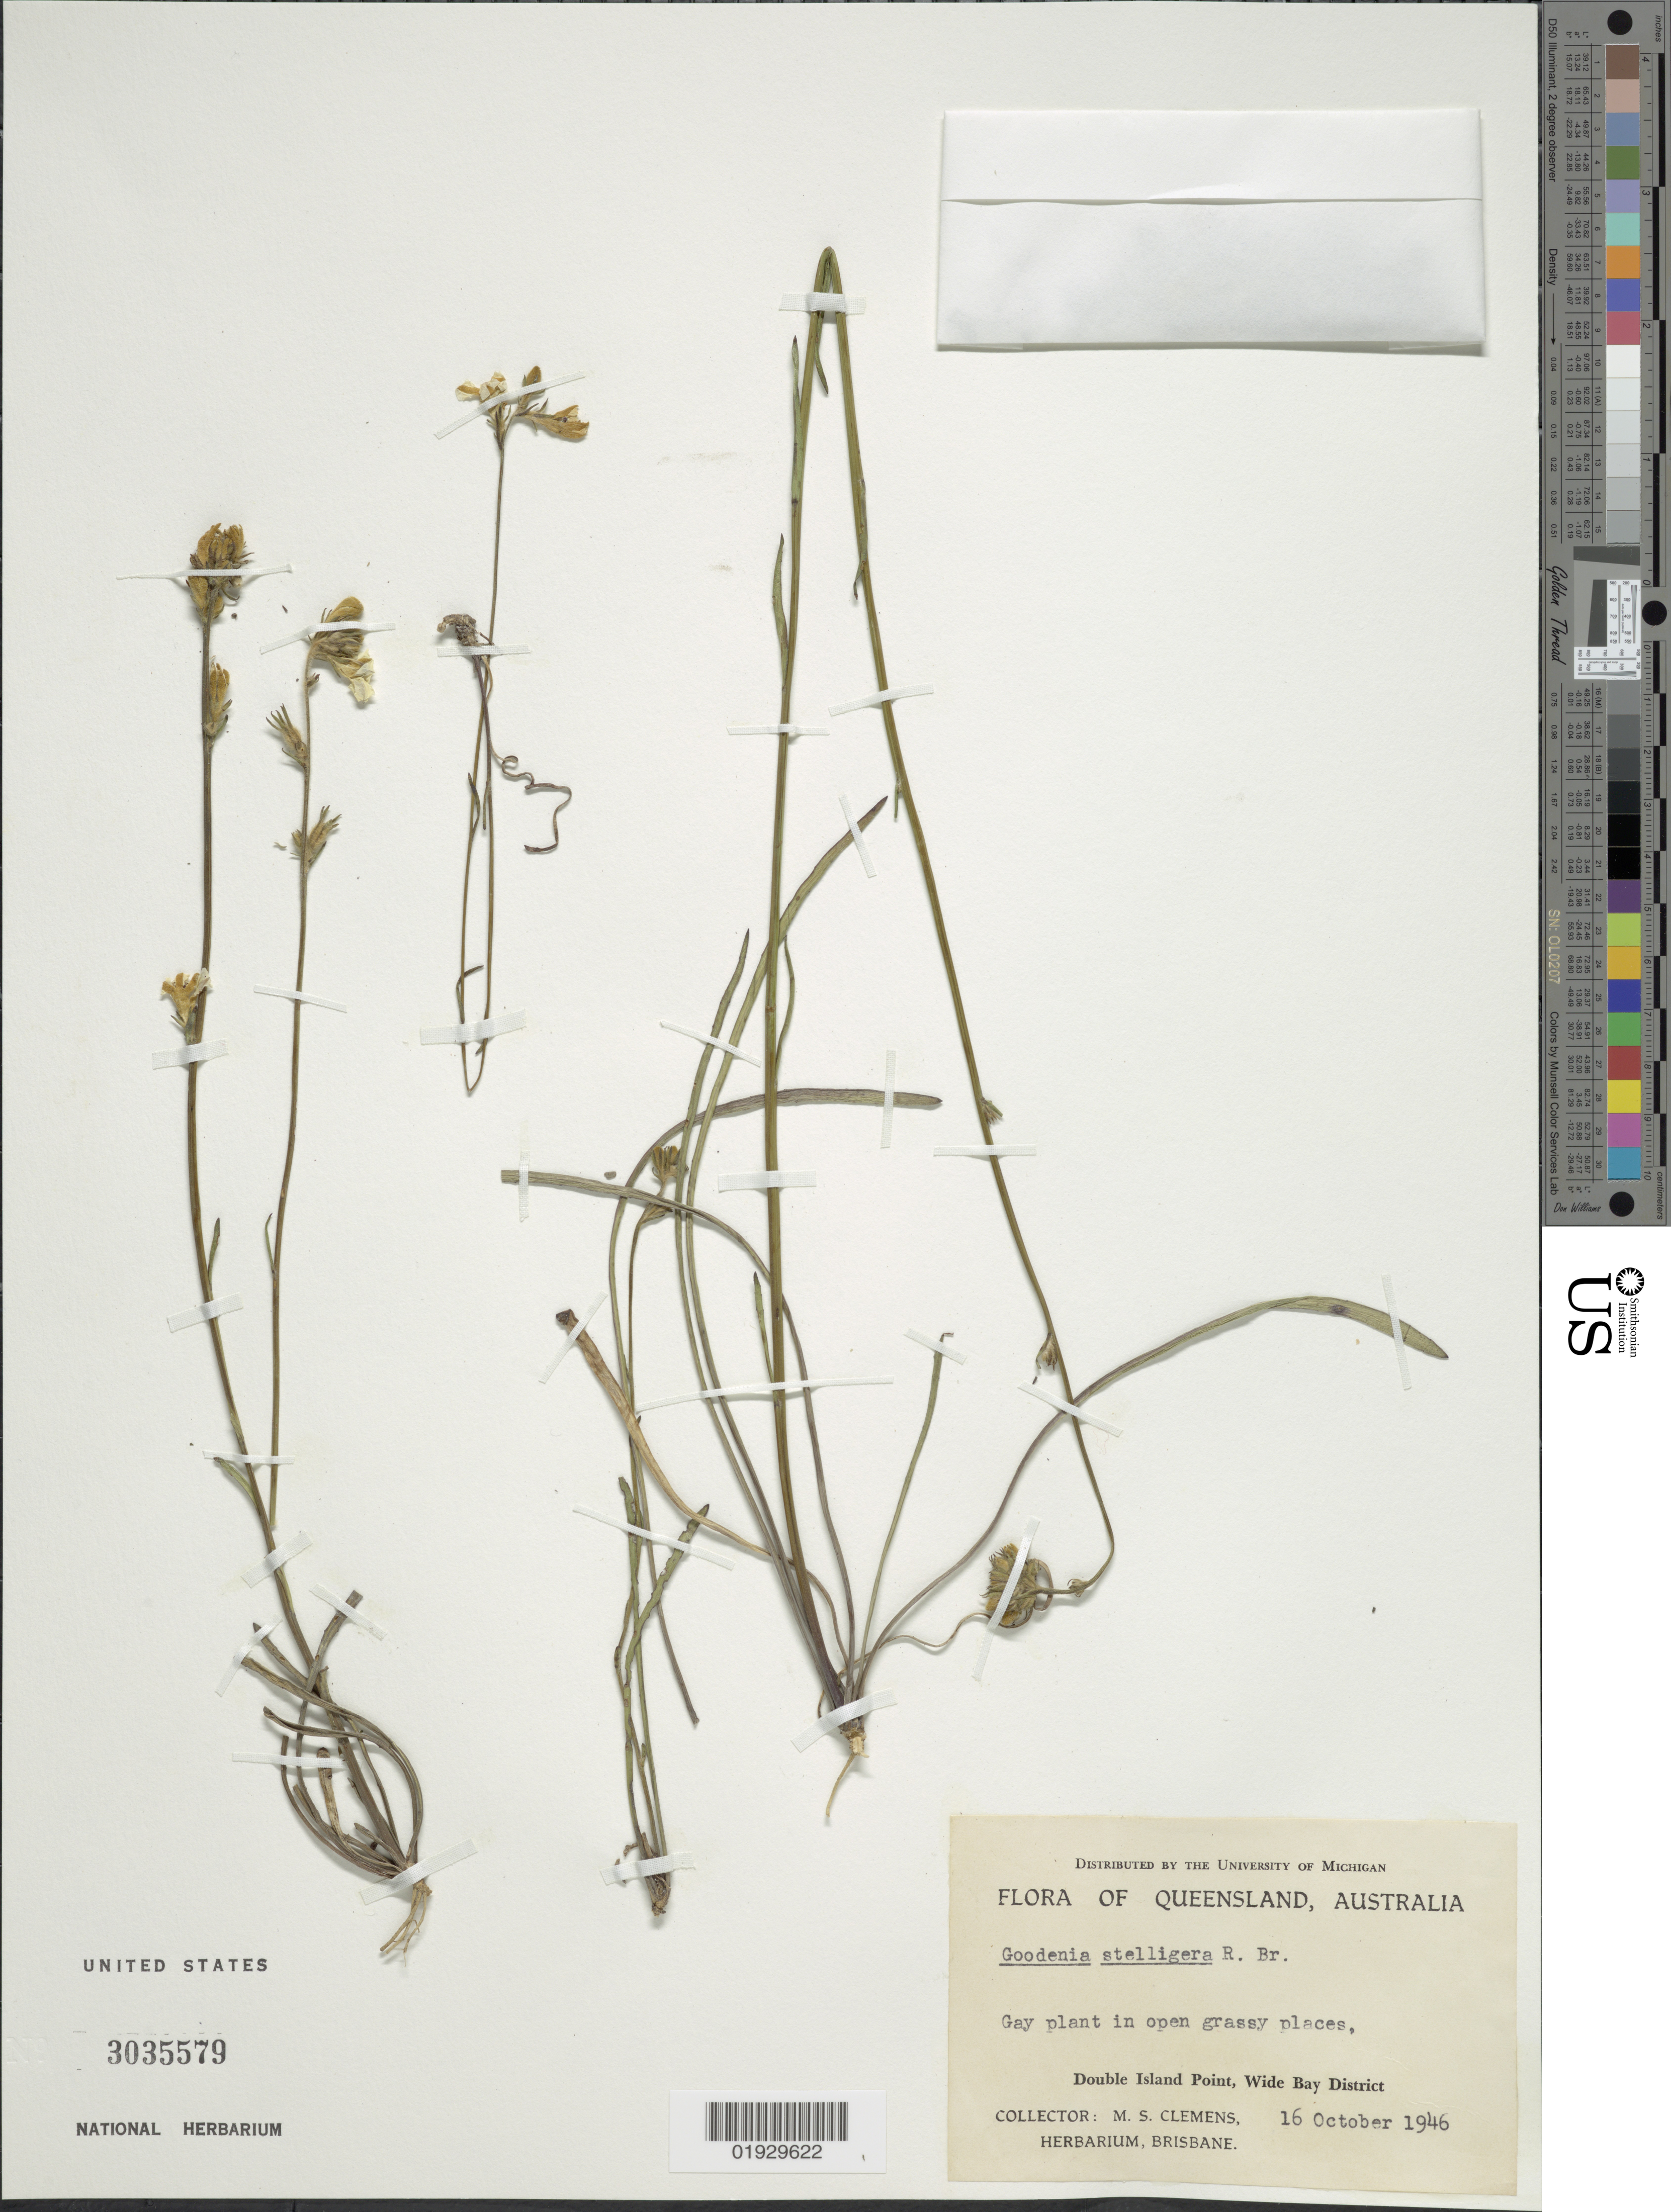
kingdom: Plantae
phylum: Tracheophyta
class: Magnoliopsida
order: Asterales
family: Goodeniaceae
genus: Goodenia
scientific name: Goodenia stelligera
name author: R. Br.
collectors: M. S. Clemens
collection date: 1946-10-16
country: Australia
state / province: Queensland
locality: Double Island Point, Wide Bay District.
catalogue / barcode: US 3035579